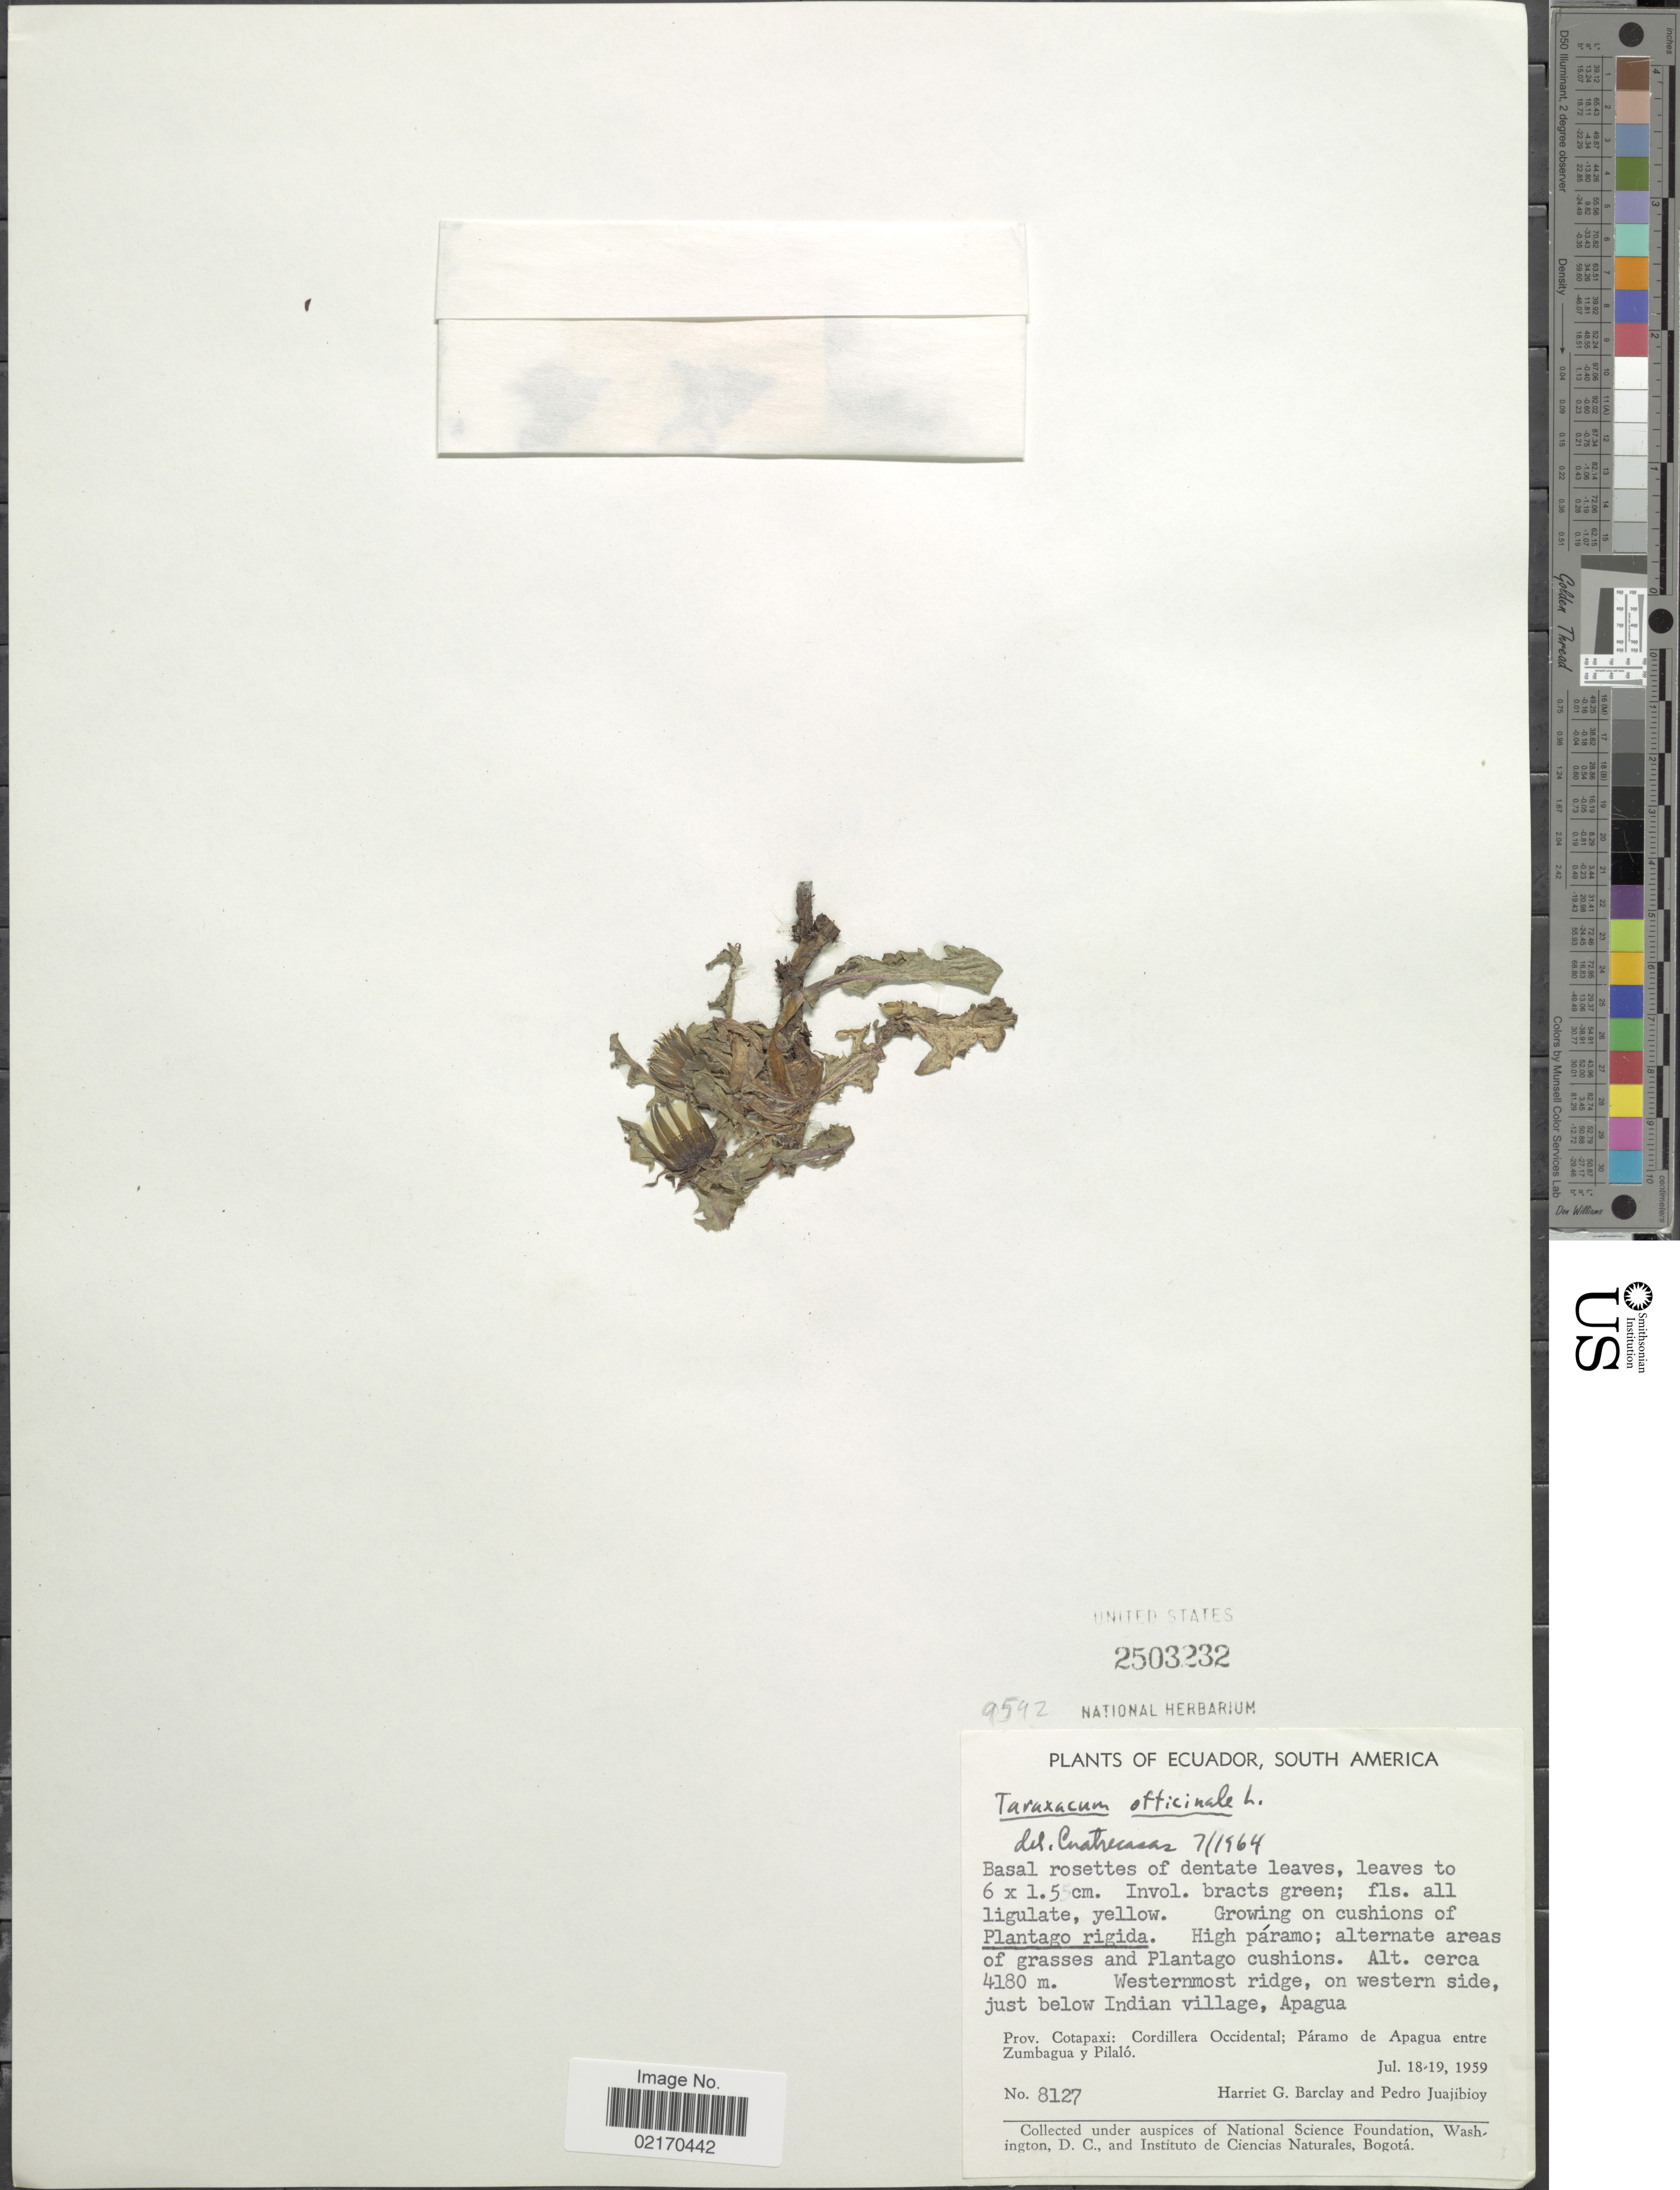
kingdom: Plantae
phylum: Tracheophyta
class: Magnoliopsida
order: Asterales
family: Asteraceae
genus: Taraxacum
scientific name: Taraxacum officinale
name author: G.H. Weber ex F.H. Wigg.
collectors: H. G. Barclay & P. Juajibioy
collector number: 8127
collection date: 1959-07-18/1959-07-19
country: Ecuador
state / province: Cotopaxi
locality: Plantago rigida, high paramo, westernmost ridge, on western side, just below Indian Village, Apagua, Cordillera Occidental; Paramo de Apagua entre Zumbagua y Pilalo.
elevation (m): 4180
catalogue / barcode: US 2503232